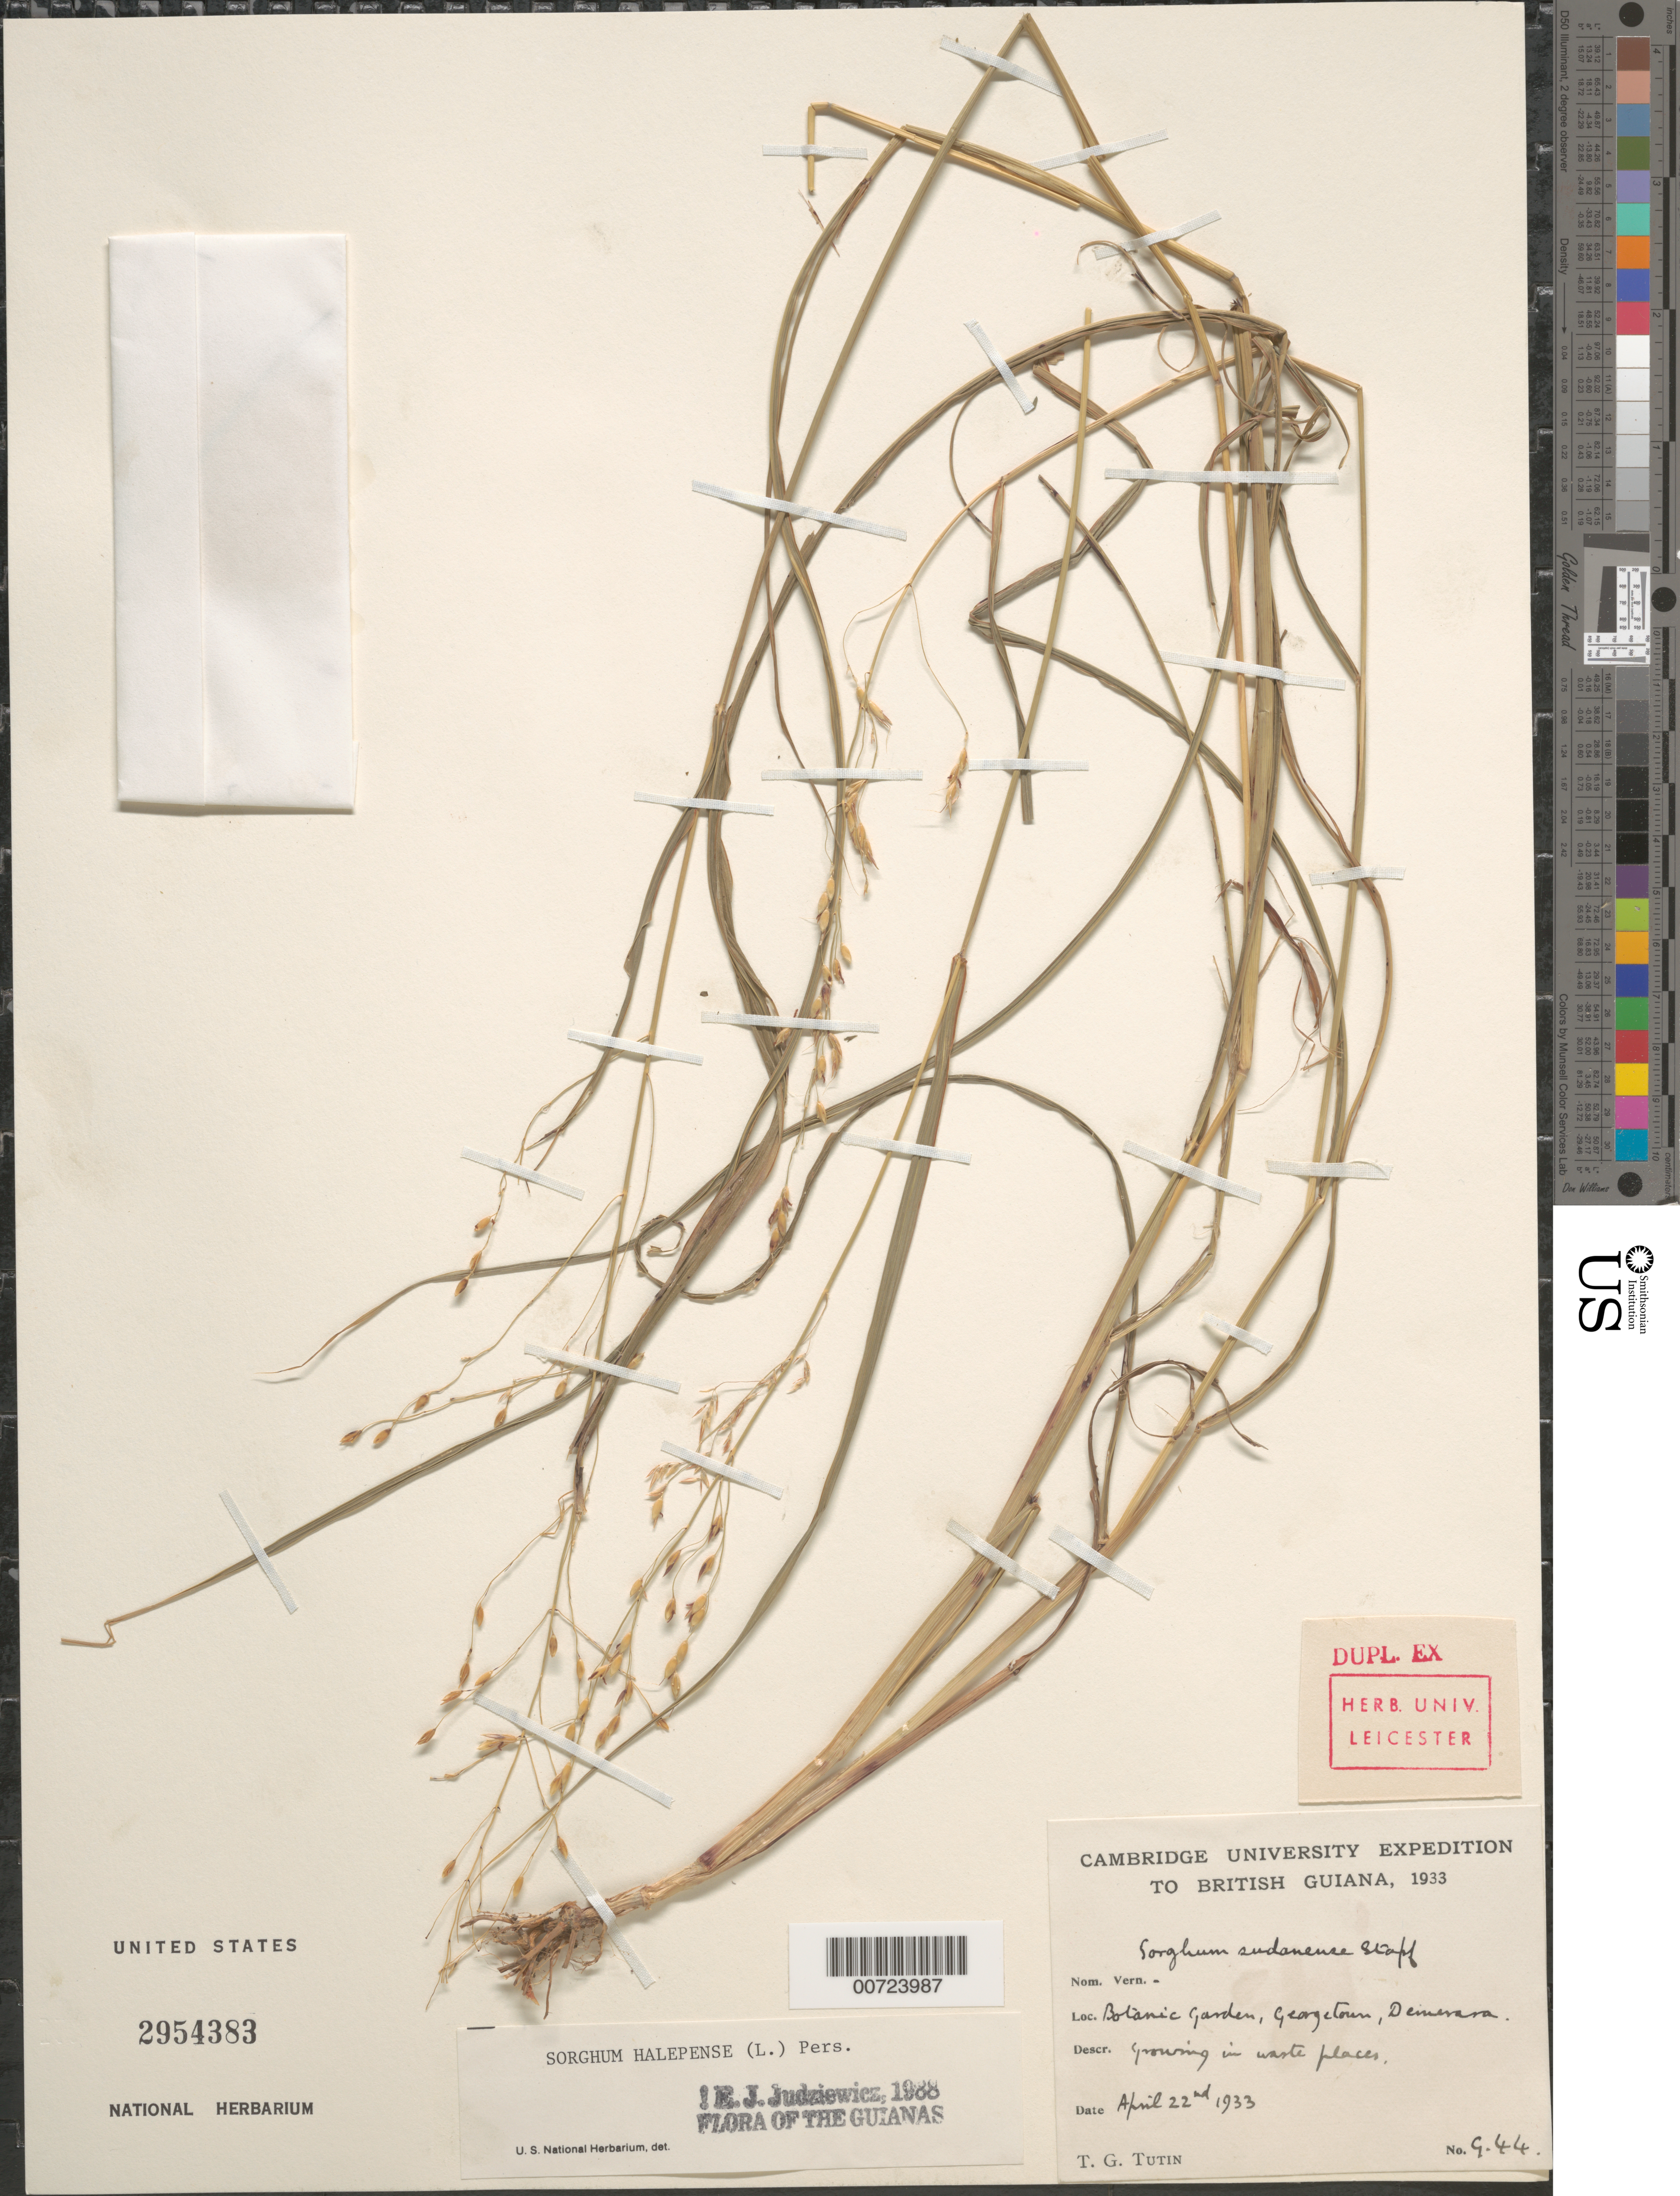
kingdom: Plantae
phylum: Tracheophyta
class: Liliopsida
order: Poales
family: Poaceae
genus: Sorghum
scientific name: Sorghum halepense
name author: (L.) Pers.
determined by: Judziewicz, E. J.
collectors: T. G. Tutin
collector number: G 44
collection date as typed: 22-Apr-33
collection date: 1933-04-22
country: Guyana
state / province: Demerara-Mahaica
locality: Demerara, Botanic Garden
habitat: Waste places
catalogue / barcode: US 2954383